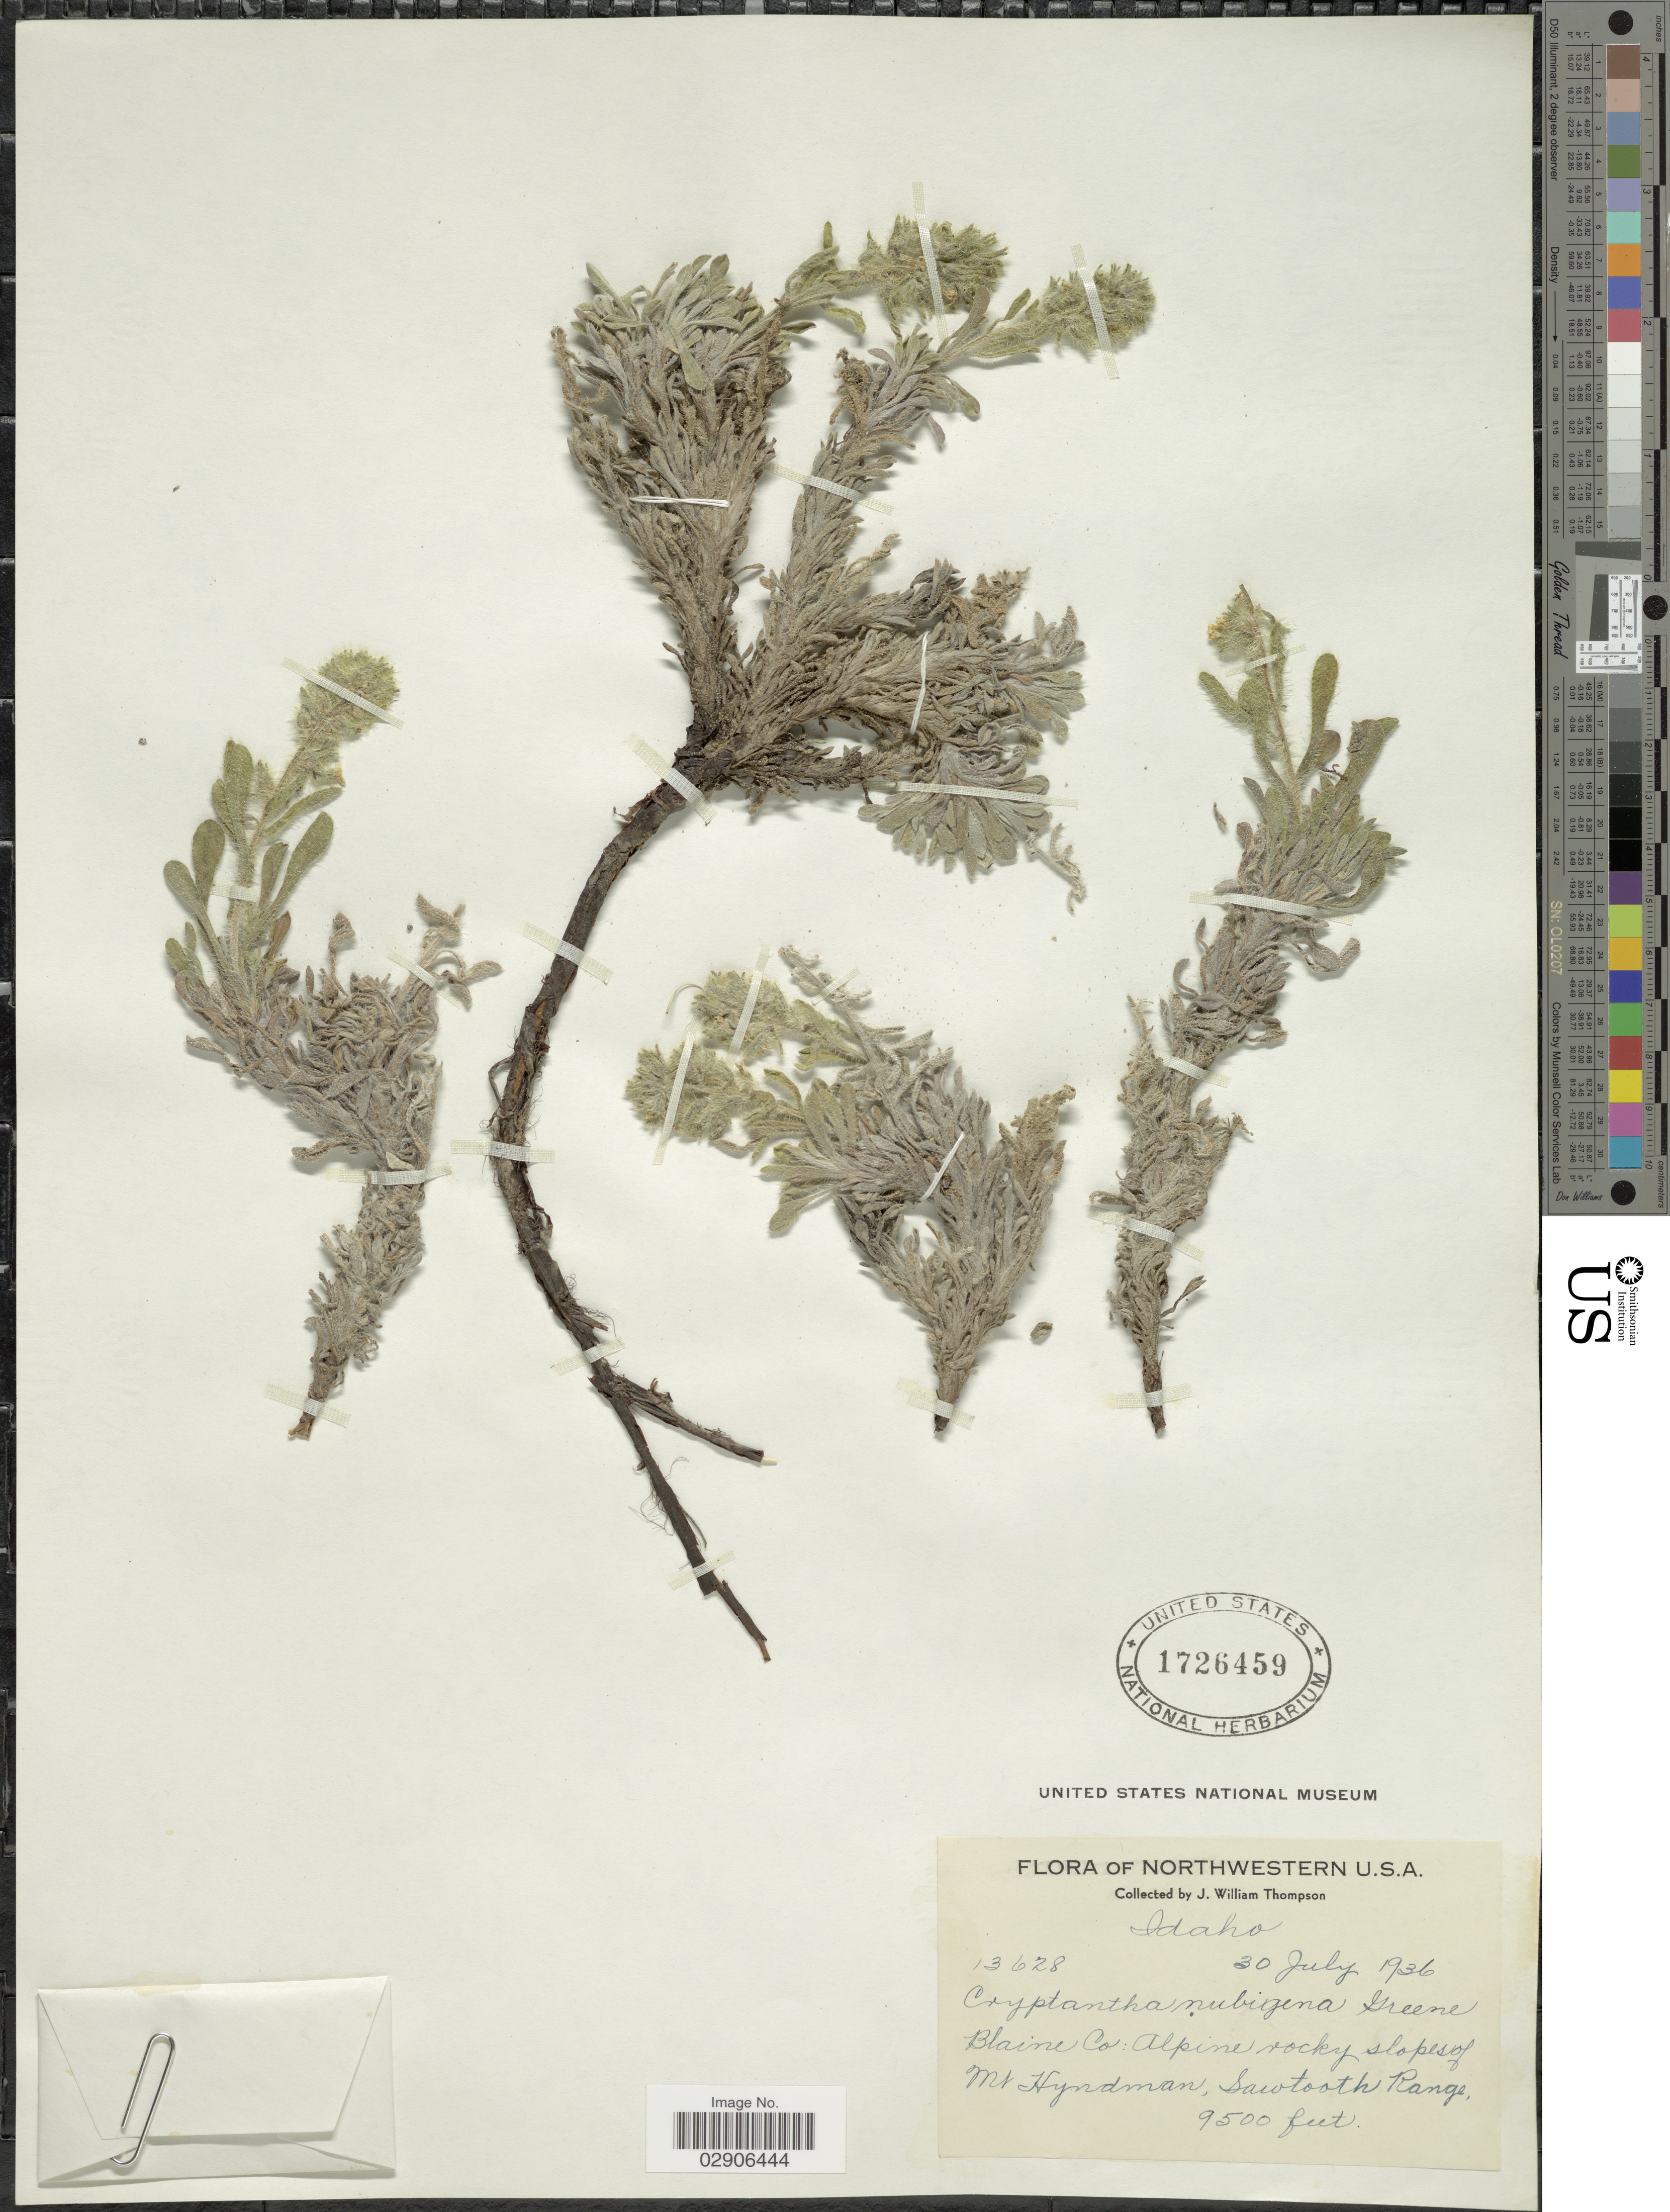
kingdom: Plantae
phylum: Tracheophyta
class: Magnoliopsida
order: Boraginales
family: Boraginaceae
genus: Oreocarya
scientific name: Oreocarya nubigena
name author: Greene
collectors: J. W. Thompson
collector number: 13628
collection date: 1936-07-30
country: United States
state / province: Idaho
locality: Northwestern U. S. A. Blaine Co: Alpine rocky slopes of Mt. Hyndman, Sawtooth Range.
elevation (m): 2896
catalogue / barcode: US 1726459